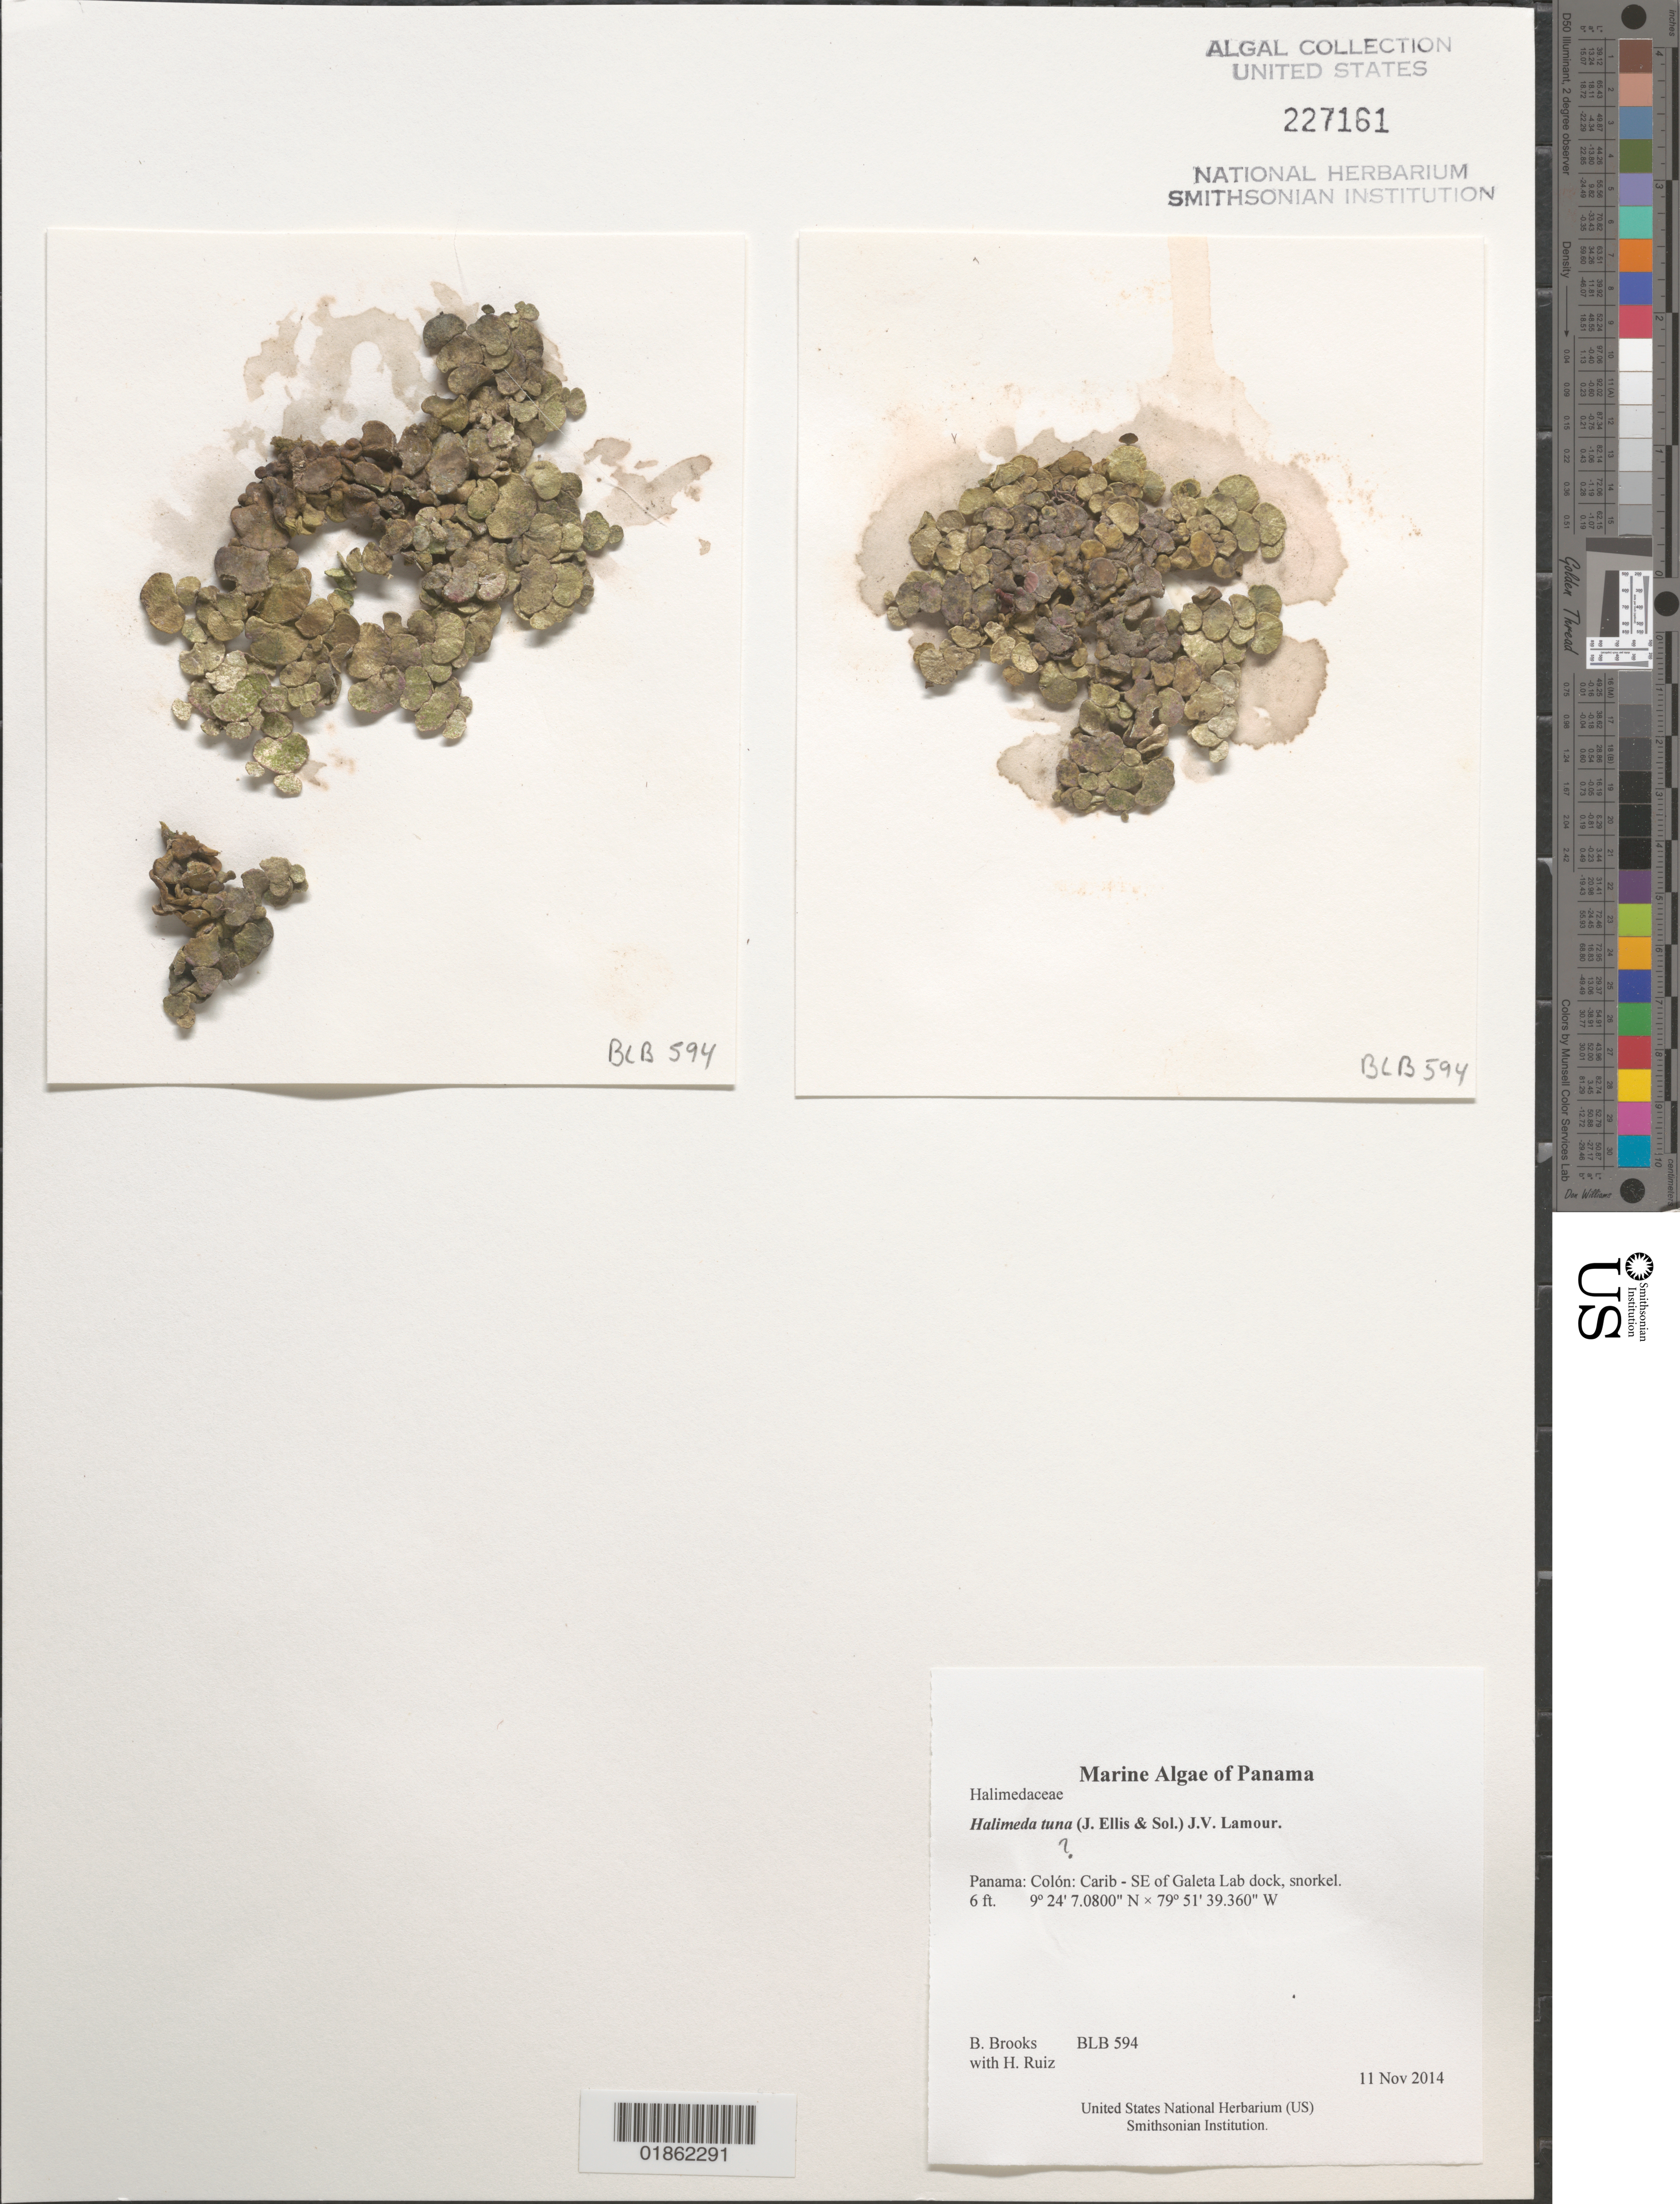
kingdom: Plantae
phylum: Chlorophyta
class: Ulvophyceae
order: Bryopsidales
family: Halimedaceae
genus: Halimeda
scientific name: Halimeda tuna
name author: (J. Ellis & Sol.) J.V.Lamouroux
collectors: B. Brooks & H. Ruiz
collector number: BLB 594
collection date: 2014-11-11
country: Panama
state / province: Colón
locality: Carib - SE of Galeta Lab dock, snorkel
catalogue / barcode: US 227161